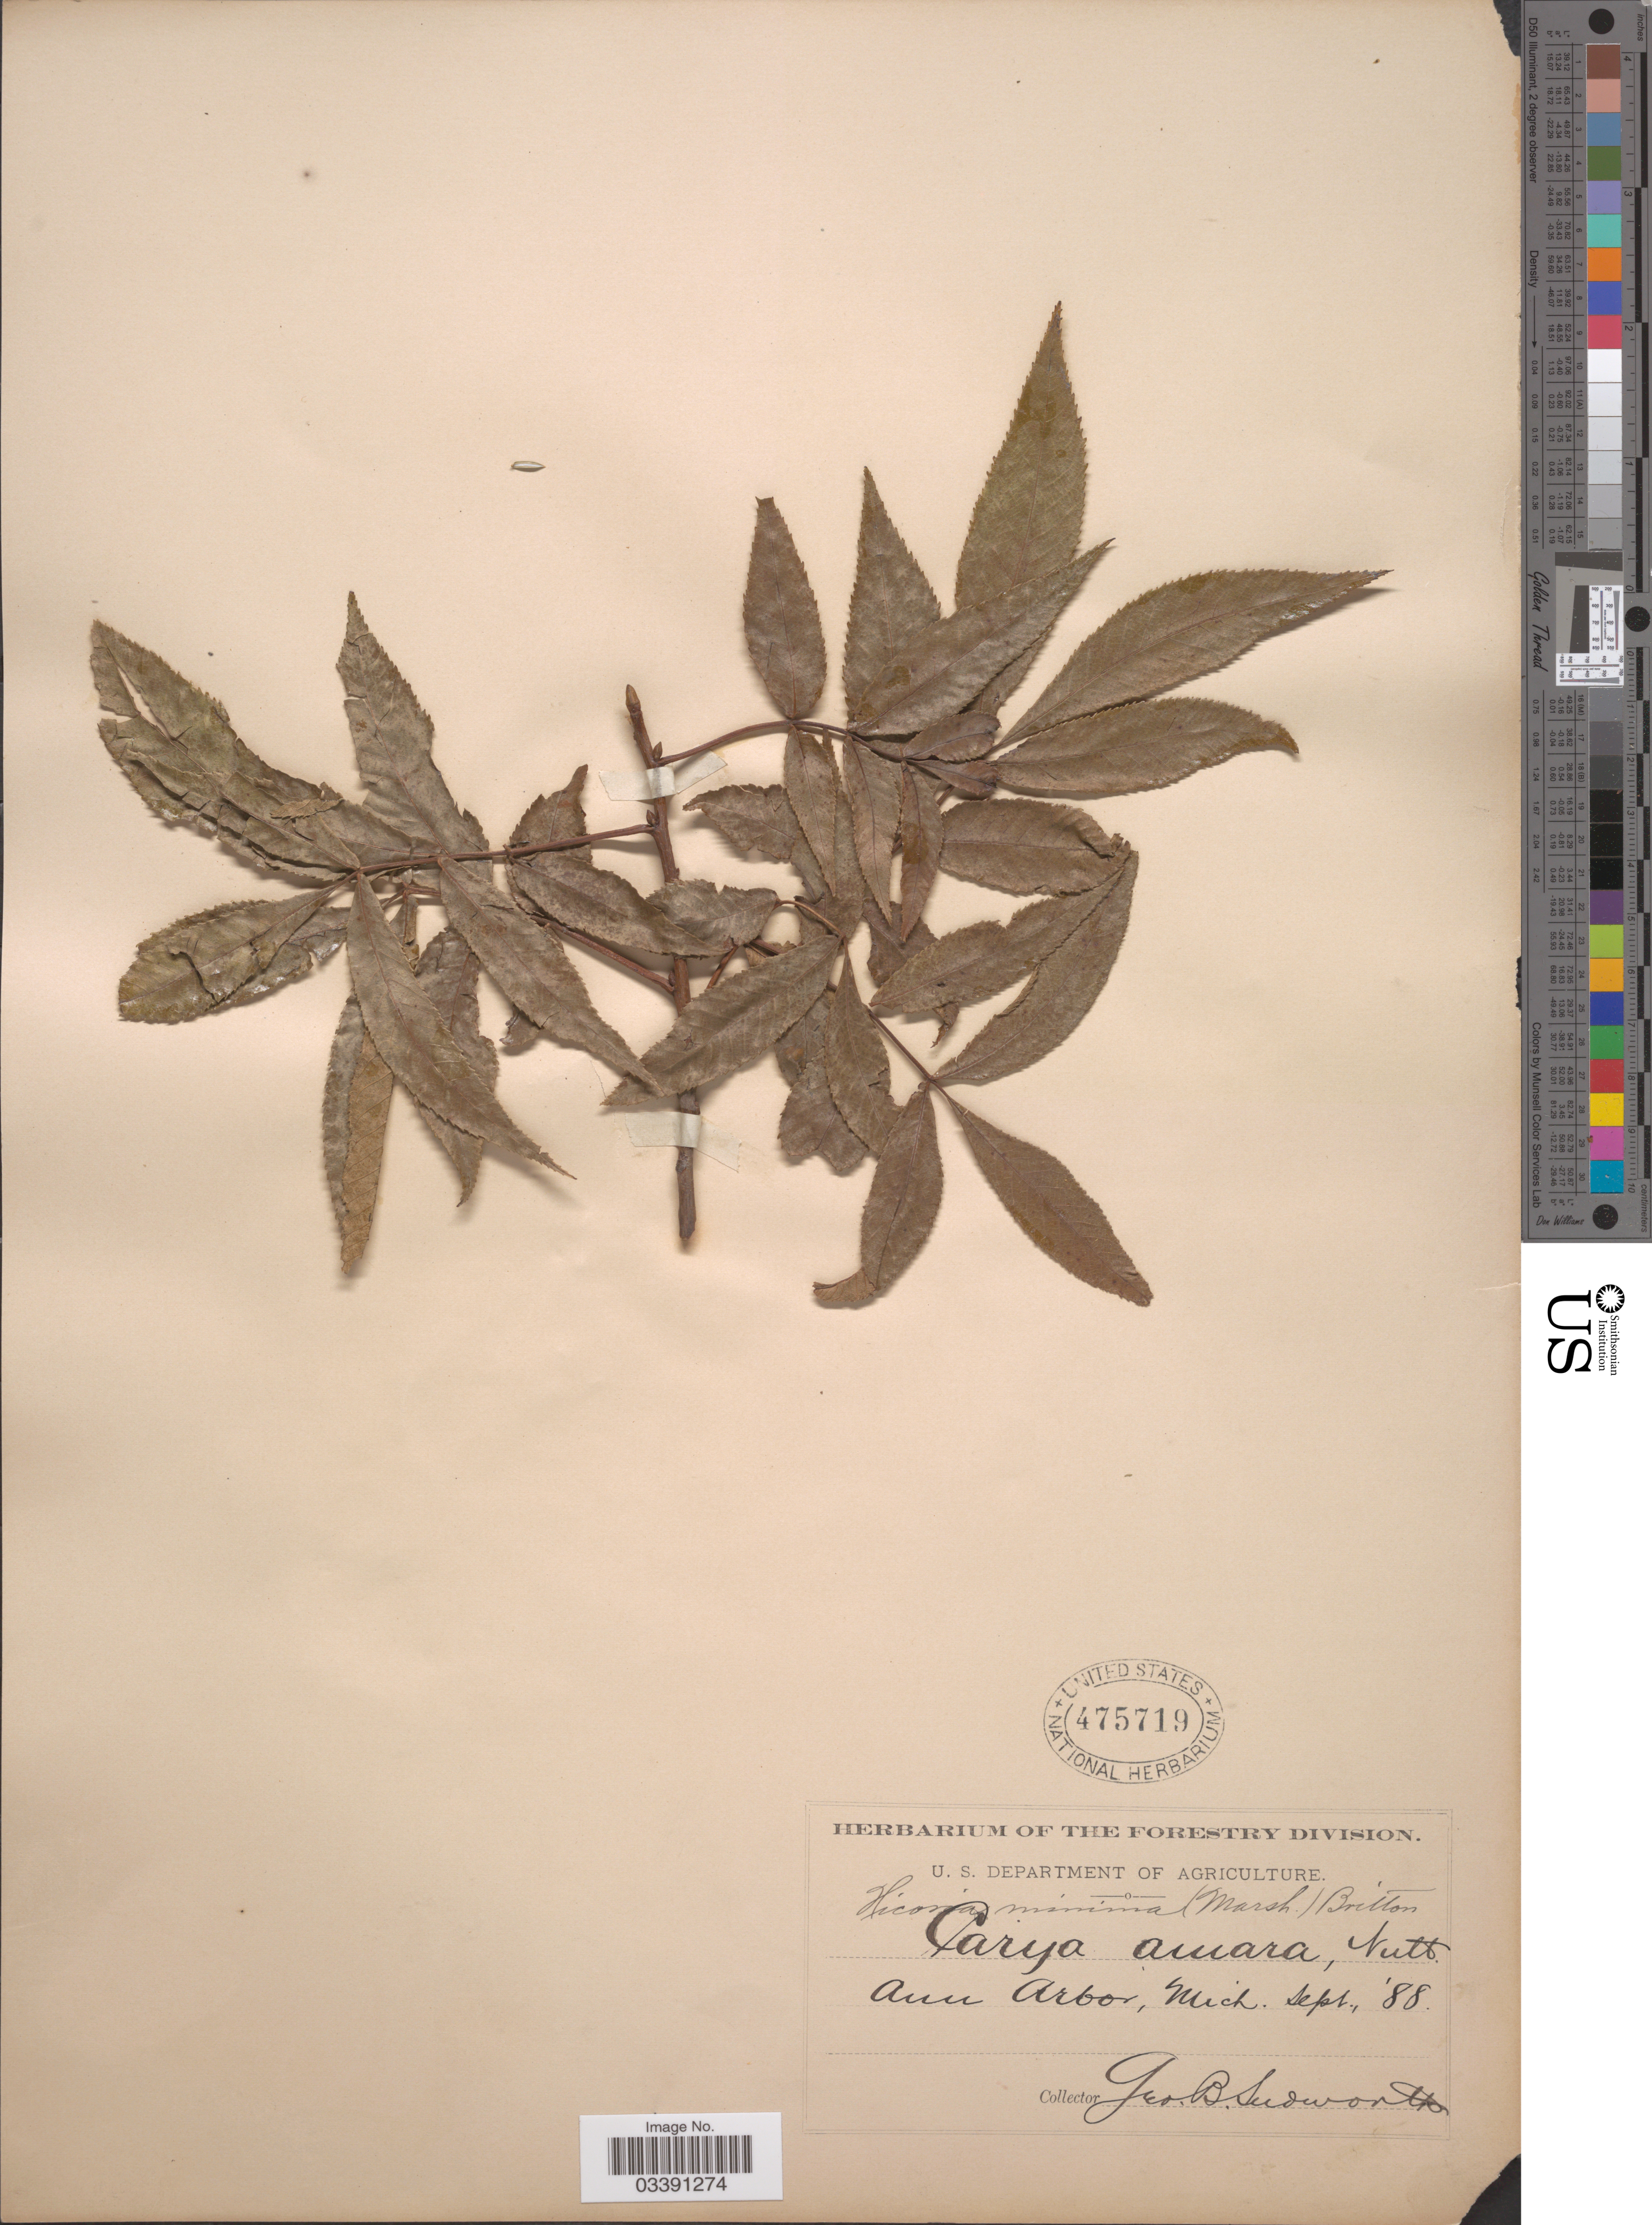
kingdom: Plantae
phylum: Tracheophyta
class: Magnoliopsida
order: Fagales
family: Juglandaceae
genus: Carya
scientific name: Carya cordiformis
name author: (Wangenh.) K. Koch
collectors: G. B. Sudworth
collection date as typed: Transcribed d/m/y: /9/88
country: United States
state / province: Michigan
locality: Ann Arbor.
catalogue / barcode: US 475719